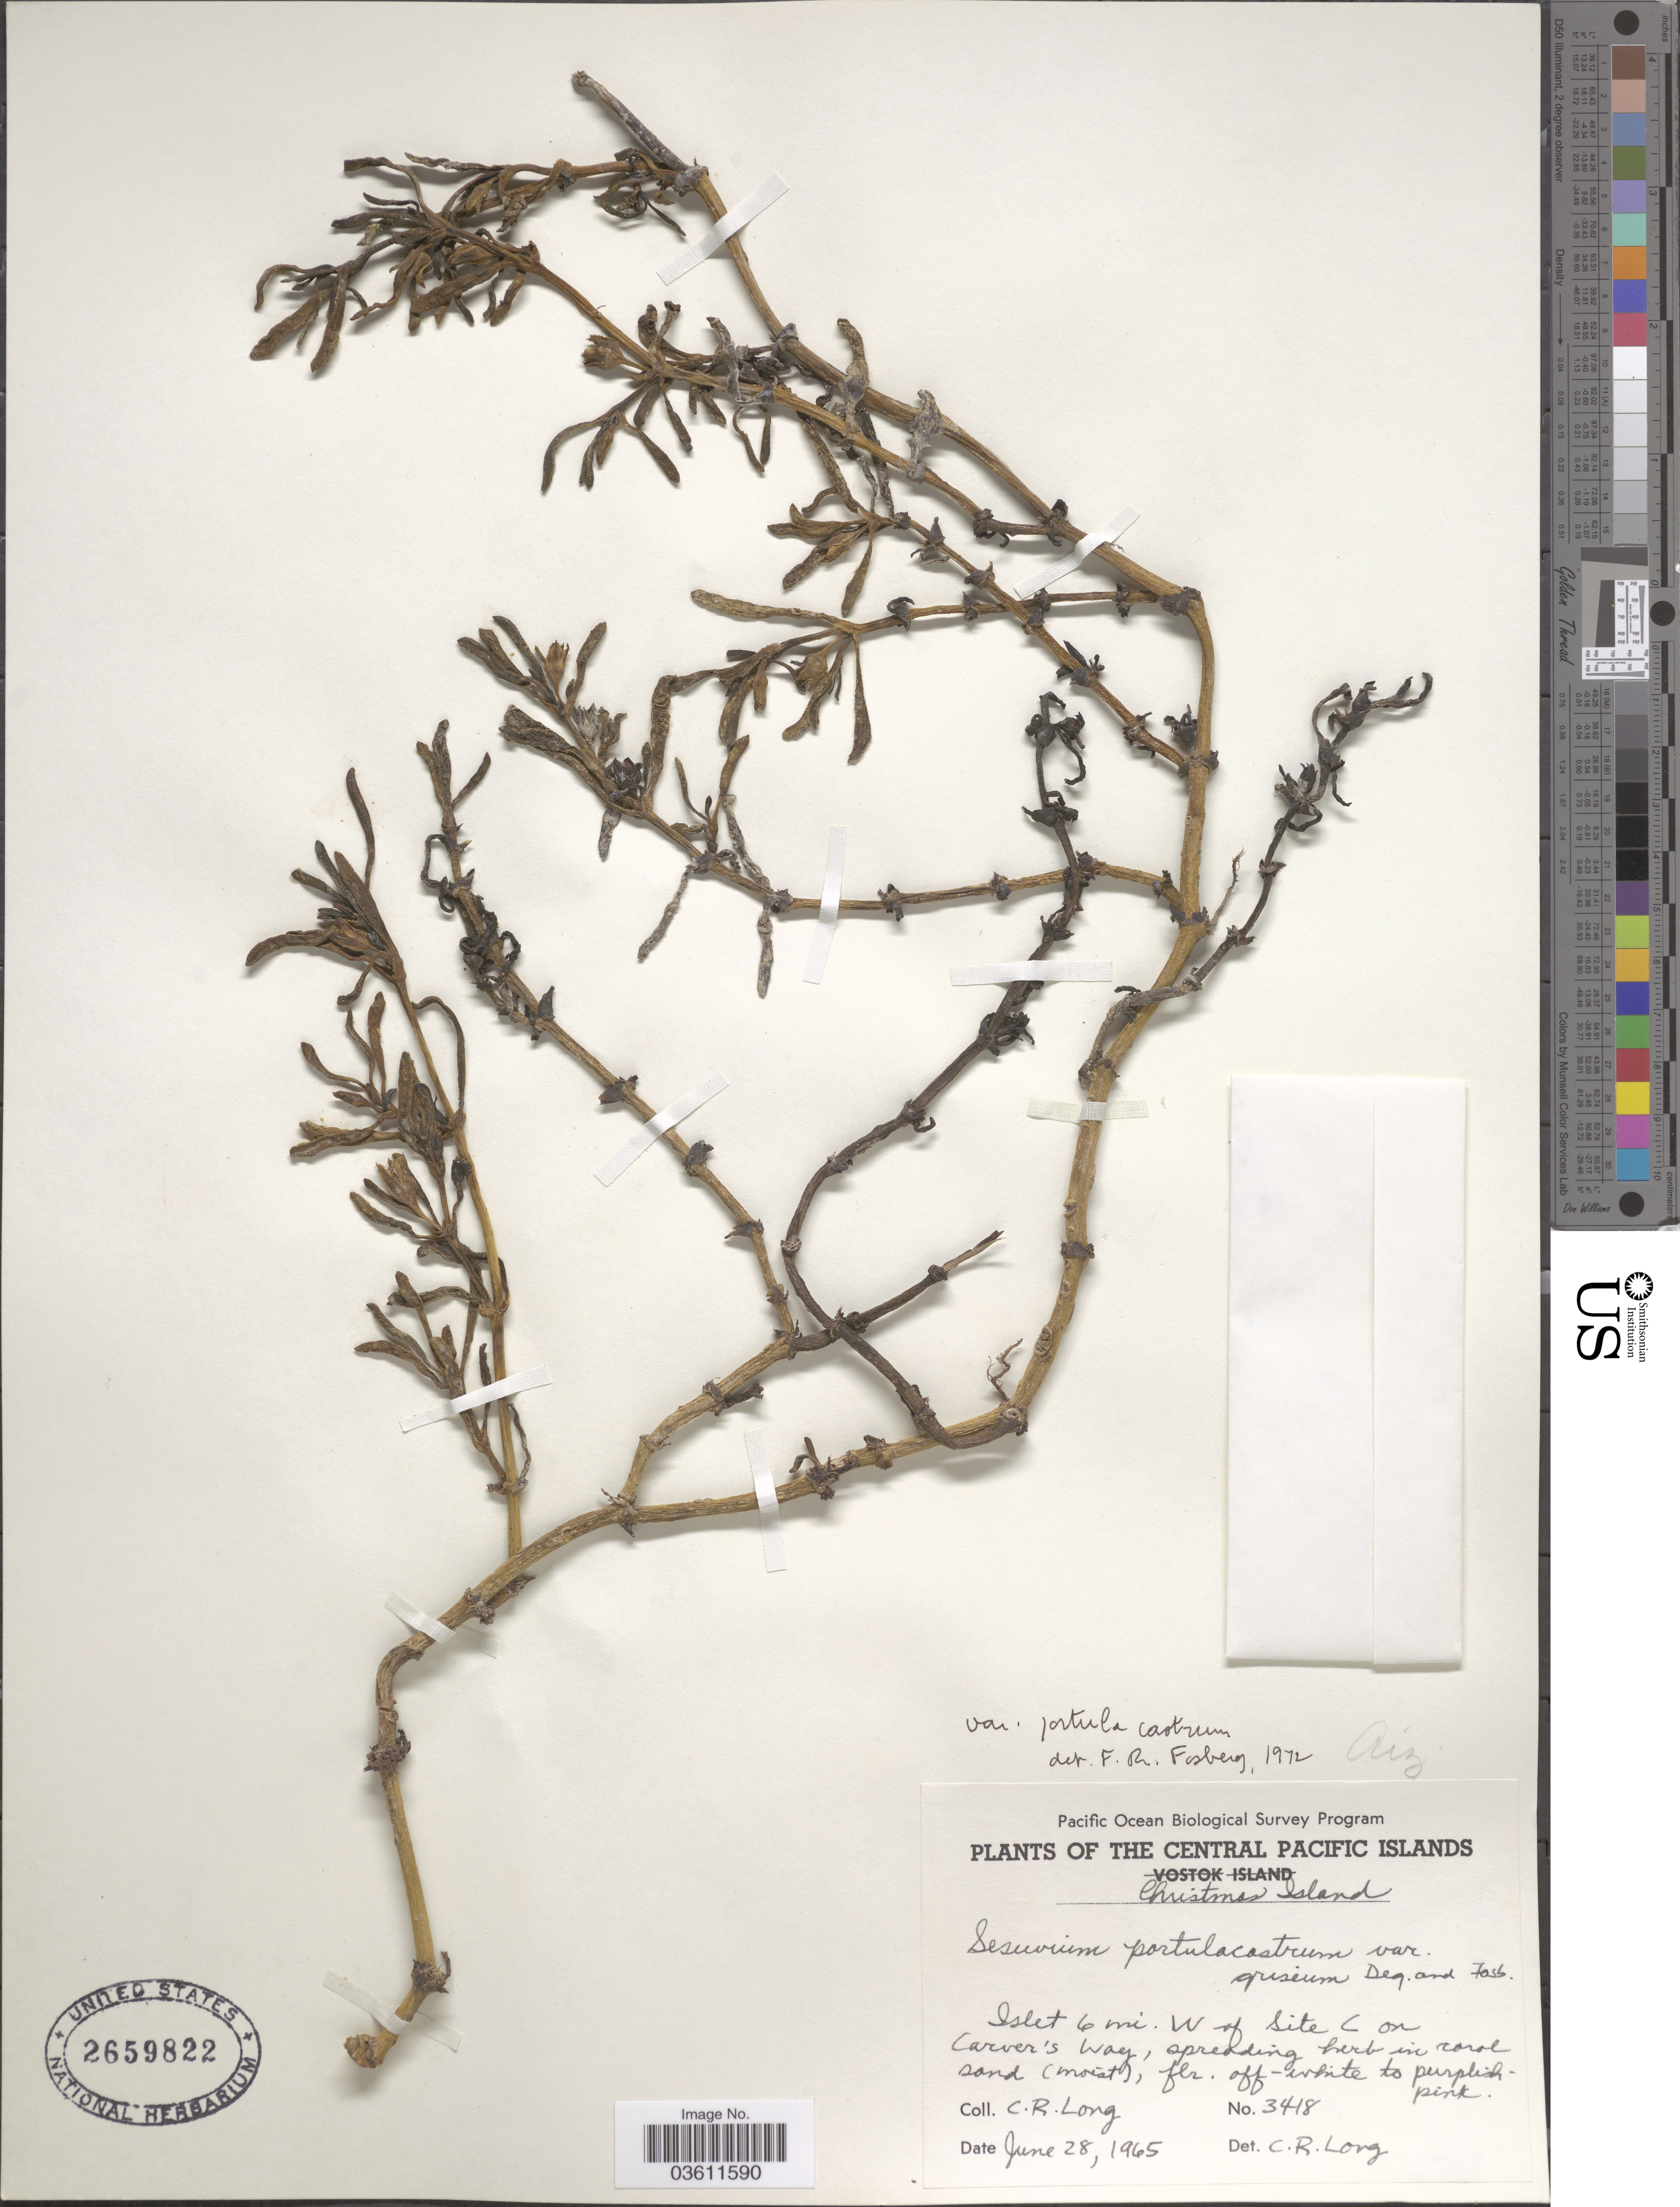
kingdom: Plantae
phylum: Tracheophyta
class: Magnoliopsida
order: Caryophyllales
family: Aizoaceae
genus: Sesuvium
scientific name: Sesuvium portulacastrum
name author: (L.) L.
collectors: C. R. Long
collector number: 3418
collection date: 1965-06-28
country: Kiribati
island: Kiritimati [Christmas] Atoll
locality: The Central Pacific Islands. Christmas Island. Islet 6 mi. W of site C on Carver's Way.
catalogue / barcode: US 2659822